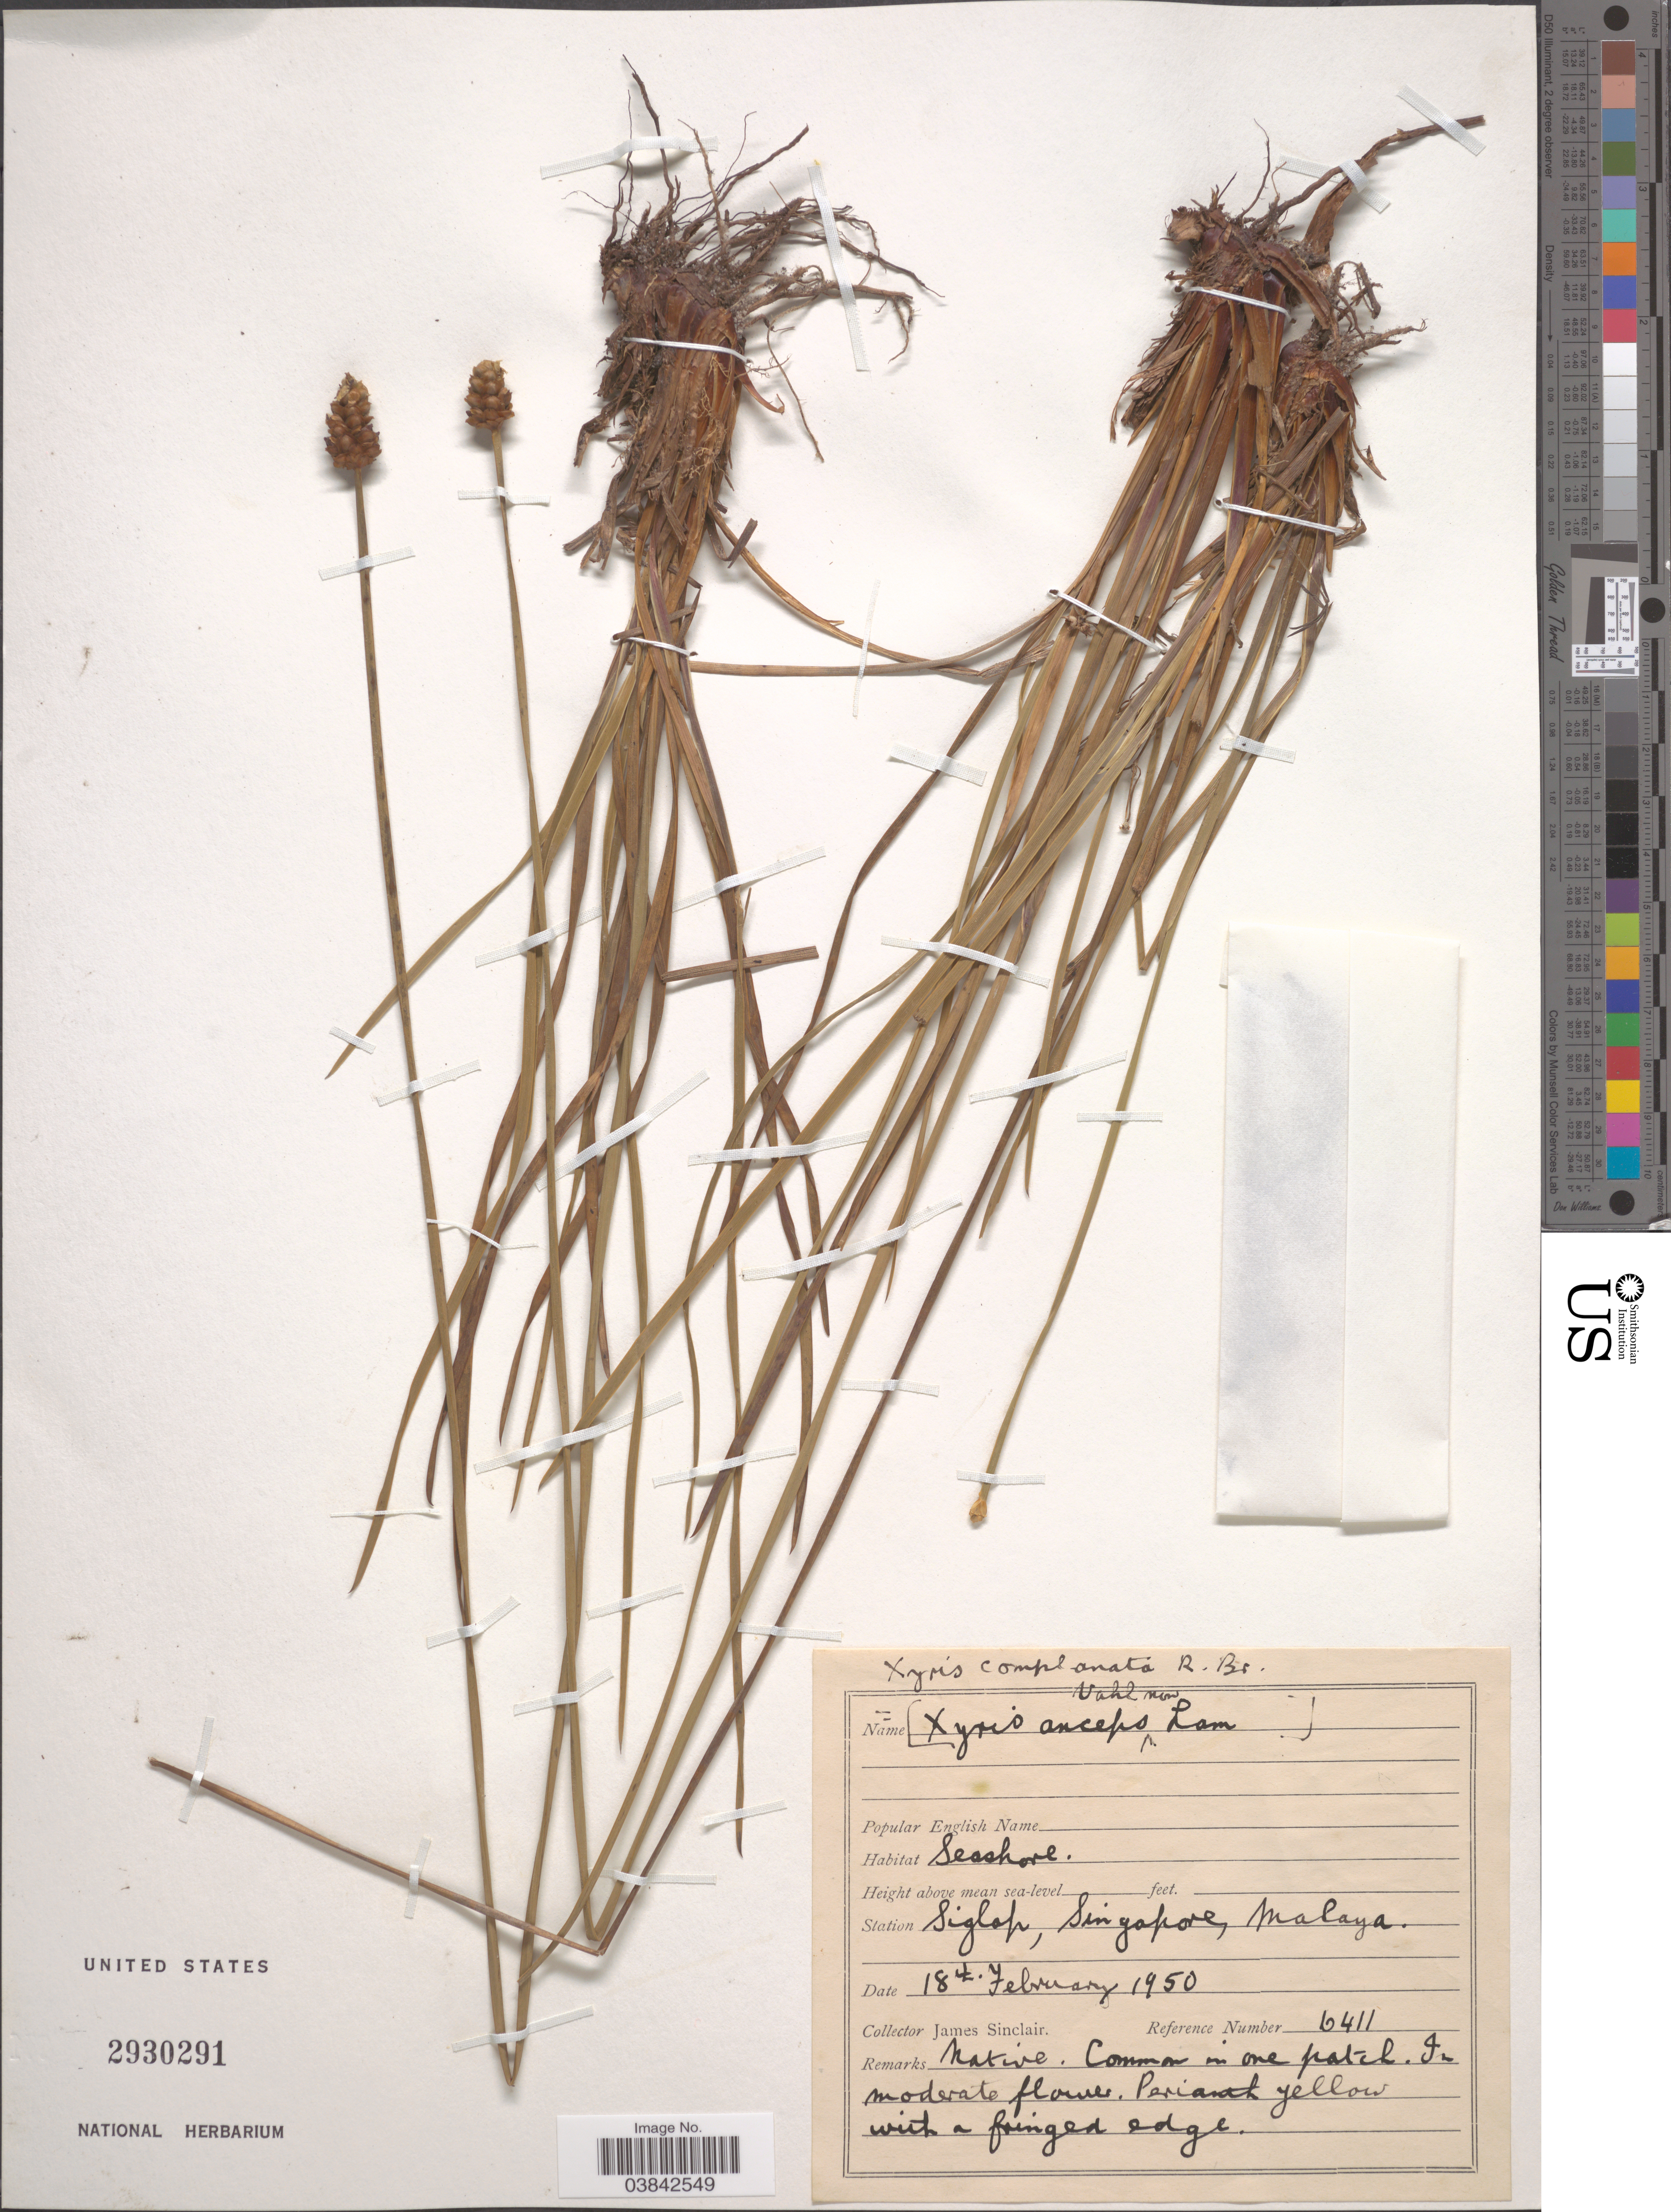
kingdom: Plantae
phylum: Tracheophyta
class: Liliopsida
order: Poales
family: Xyridaceae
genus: Xyris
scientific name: Xyris complanata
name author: R. Br.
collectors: J. Sinclair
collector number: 6411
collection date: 1950-02-18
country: Singapore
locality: Station Siglap, Malaya.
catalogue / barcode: US 2930291